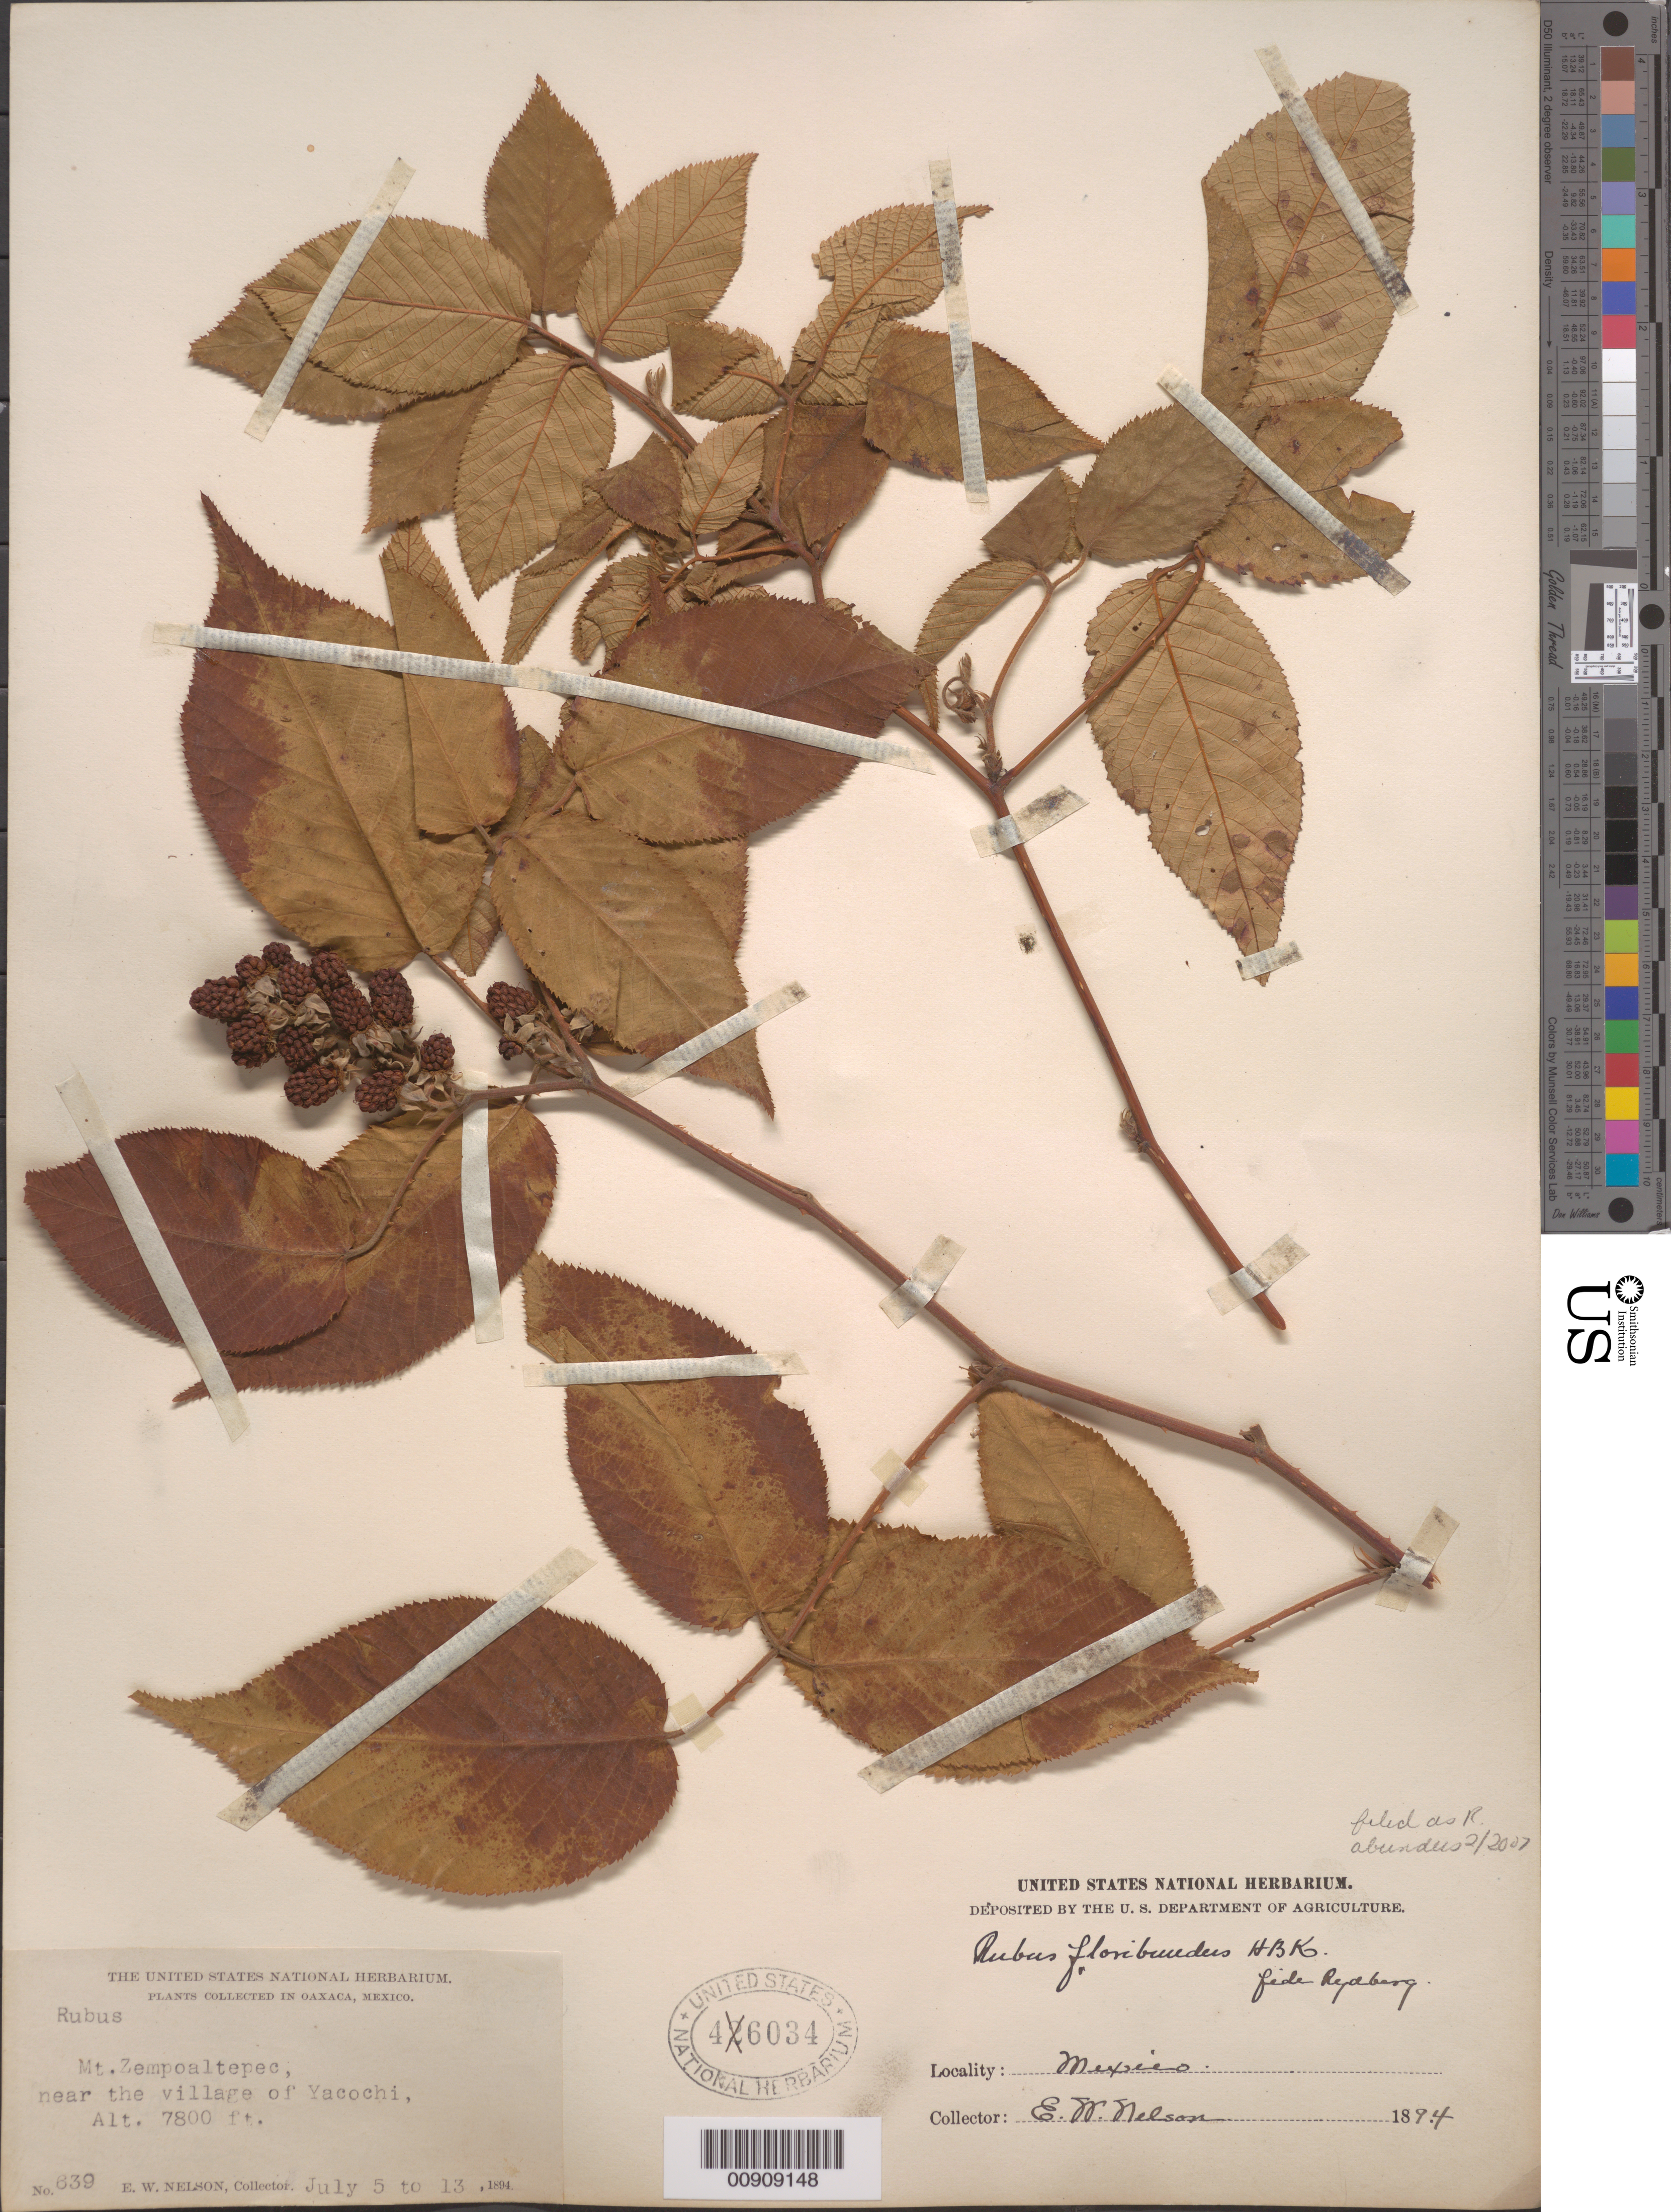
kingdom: Plantae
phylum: Tracheophyta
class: Magnoliopsida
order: Rosales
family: Rosaceae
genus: Rubus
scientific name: Rubus abundus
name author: Rydb.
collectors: E. W. Nelson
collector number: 639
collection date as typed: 05 Jul 1894 to 13 Jul 1894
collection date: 1894-07-05/1894-07-13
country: Mexico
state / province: Oaxaca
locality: Mt. Zempoaltepec, near the village of Yacochi.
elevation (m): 2377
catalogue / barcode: US 46034